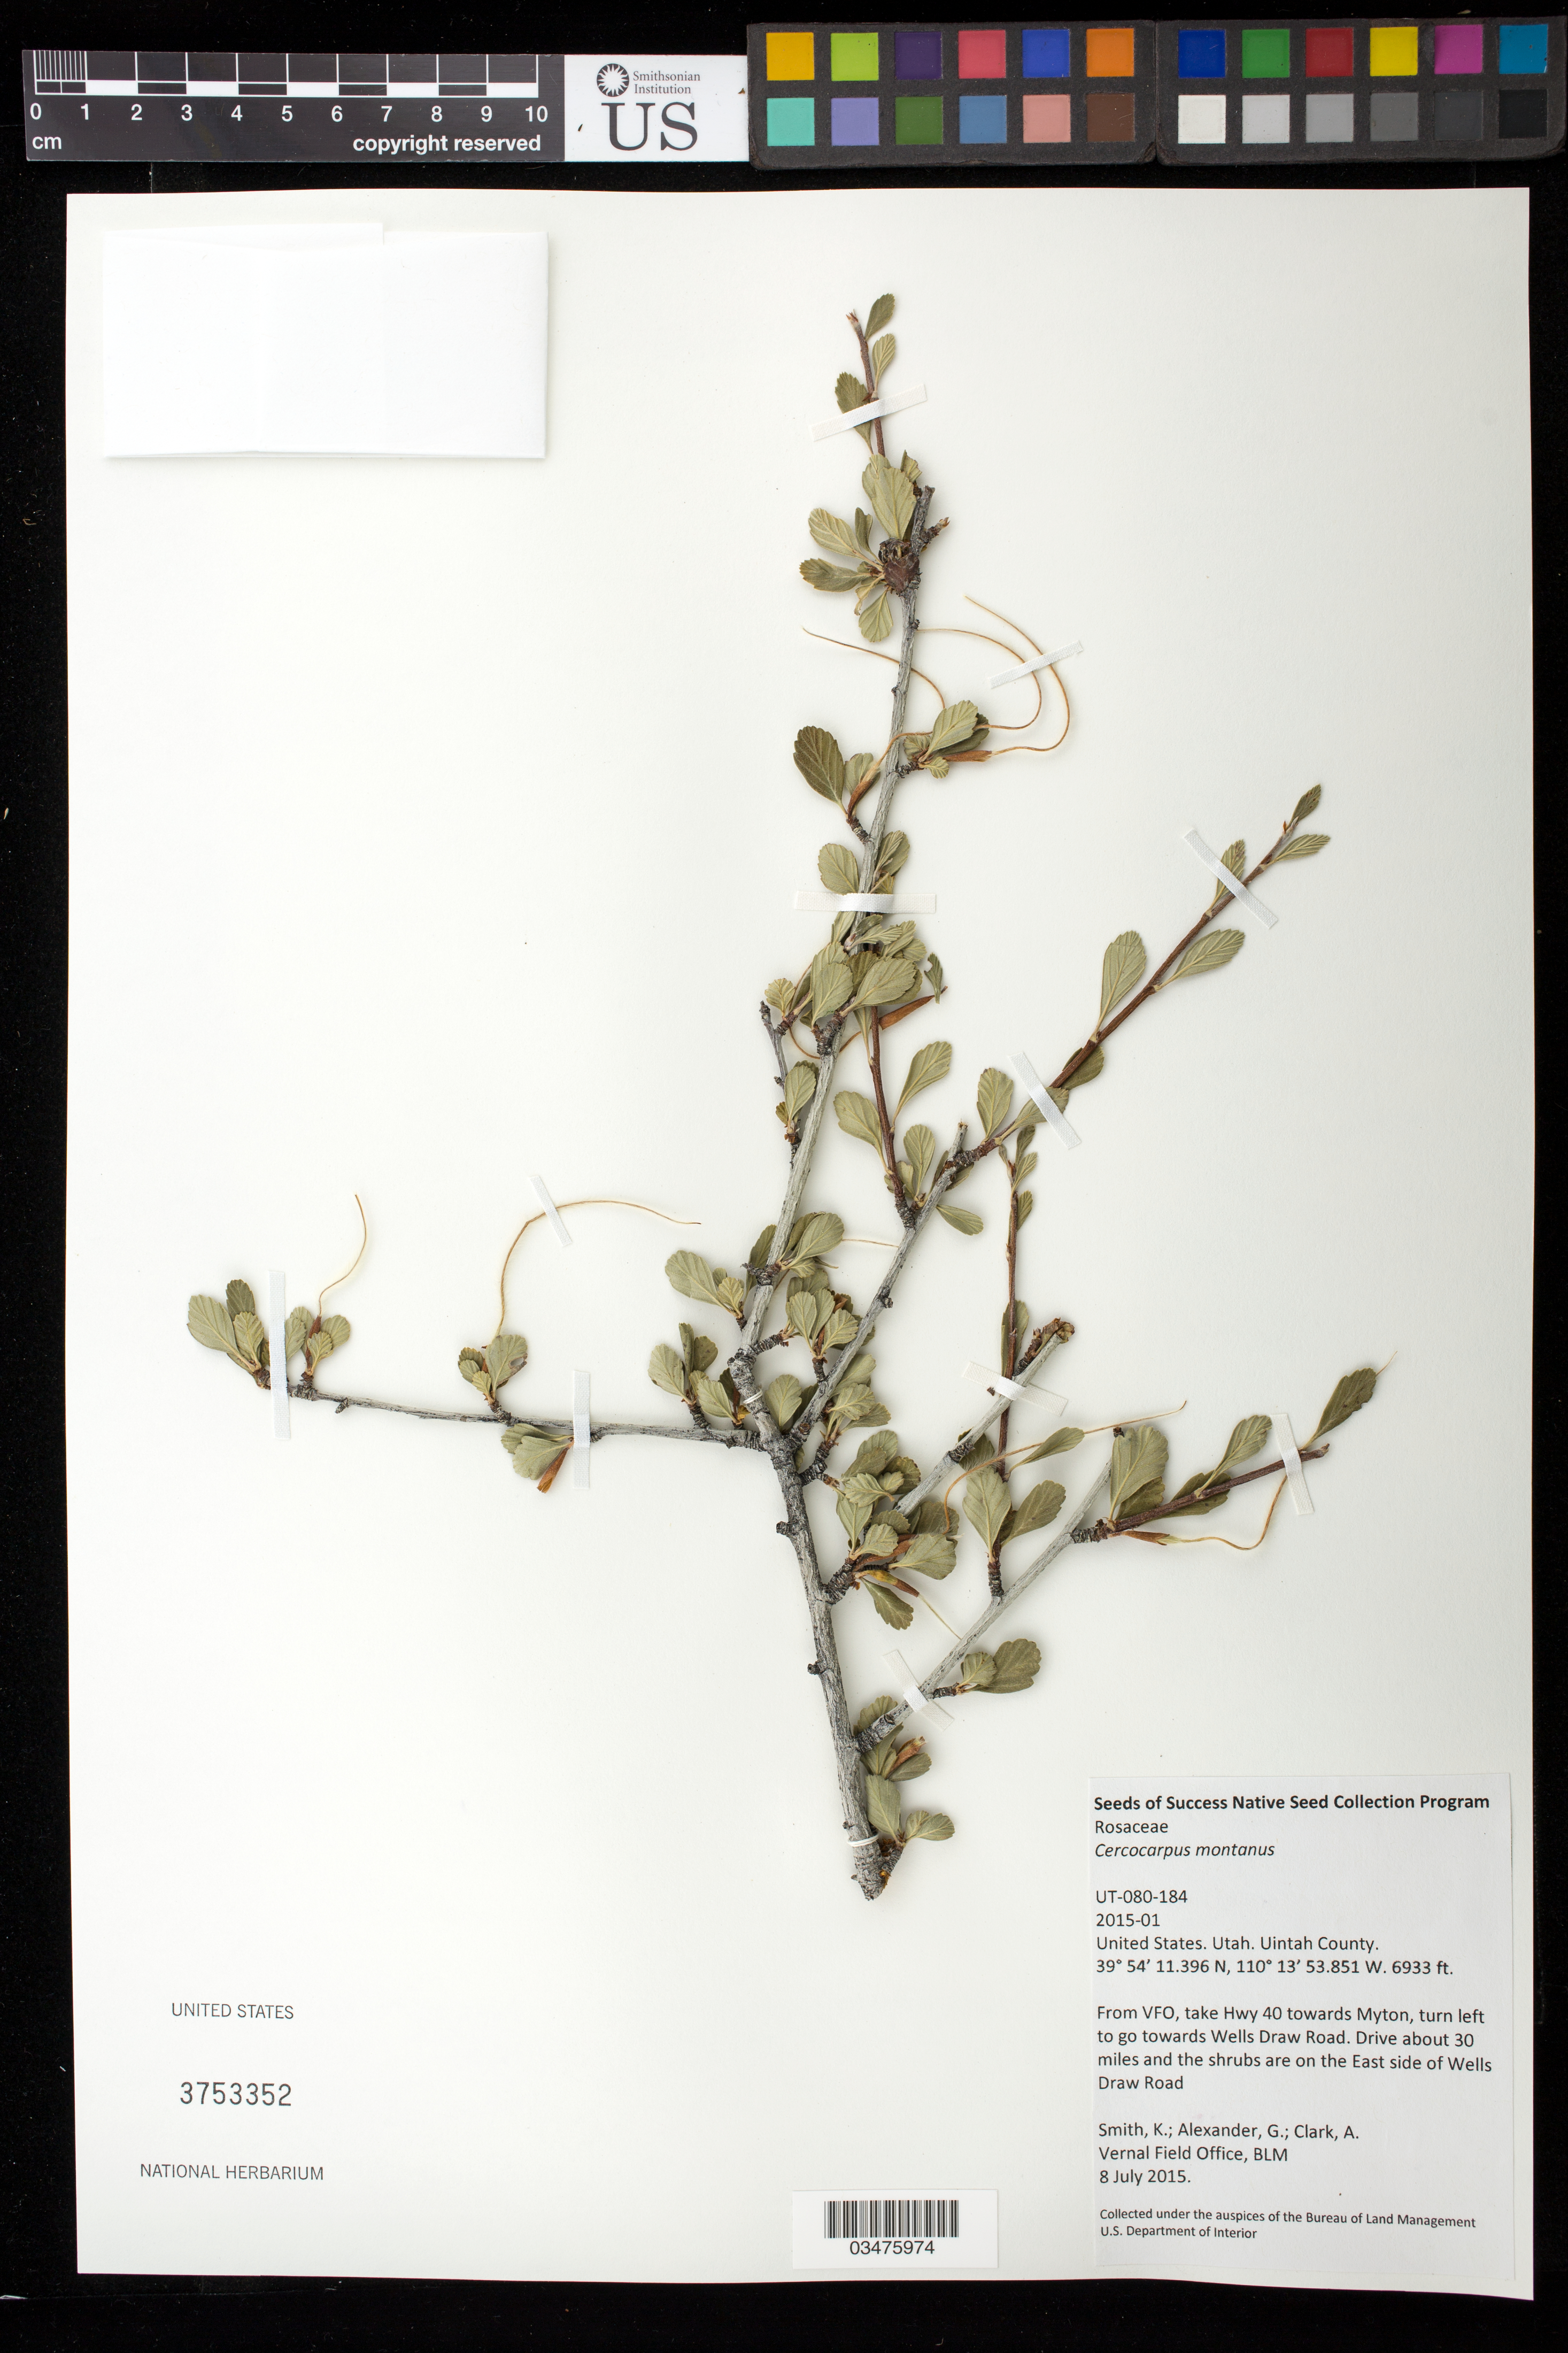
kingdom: Plantae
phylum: Tracheophyta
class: Magnoliopsida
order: Rosales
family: Rosaceae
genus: Cercocarpus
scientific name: Cercocarpus montanus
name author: Raf.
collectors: K. Smith, G. Alexander & A. Clark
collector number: UT-080-184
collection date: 2015-07-08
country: United States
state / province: Utah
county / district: Uintah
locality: East side of Wells Draw Road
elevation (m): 2113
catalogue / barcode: US 3753352